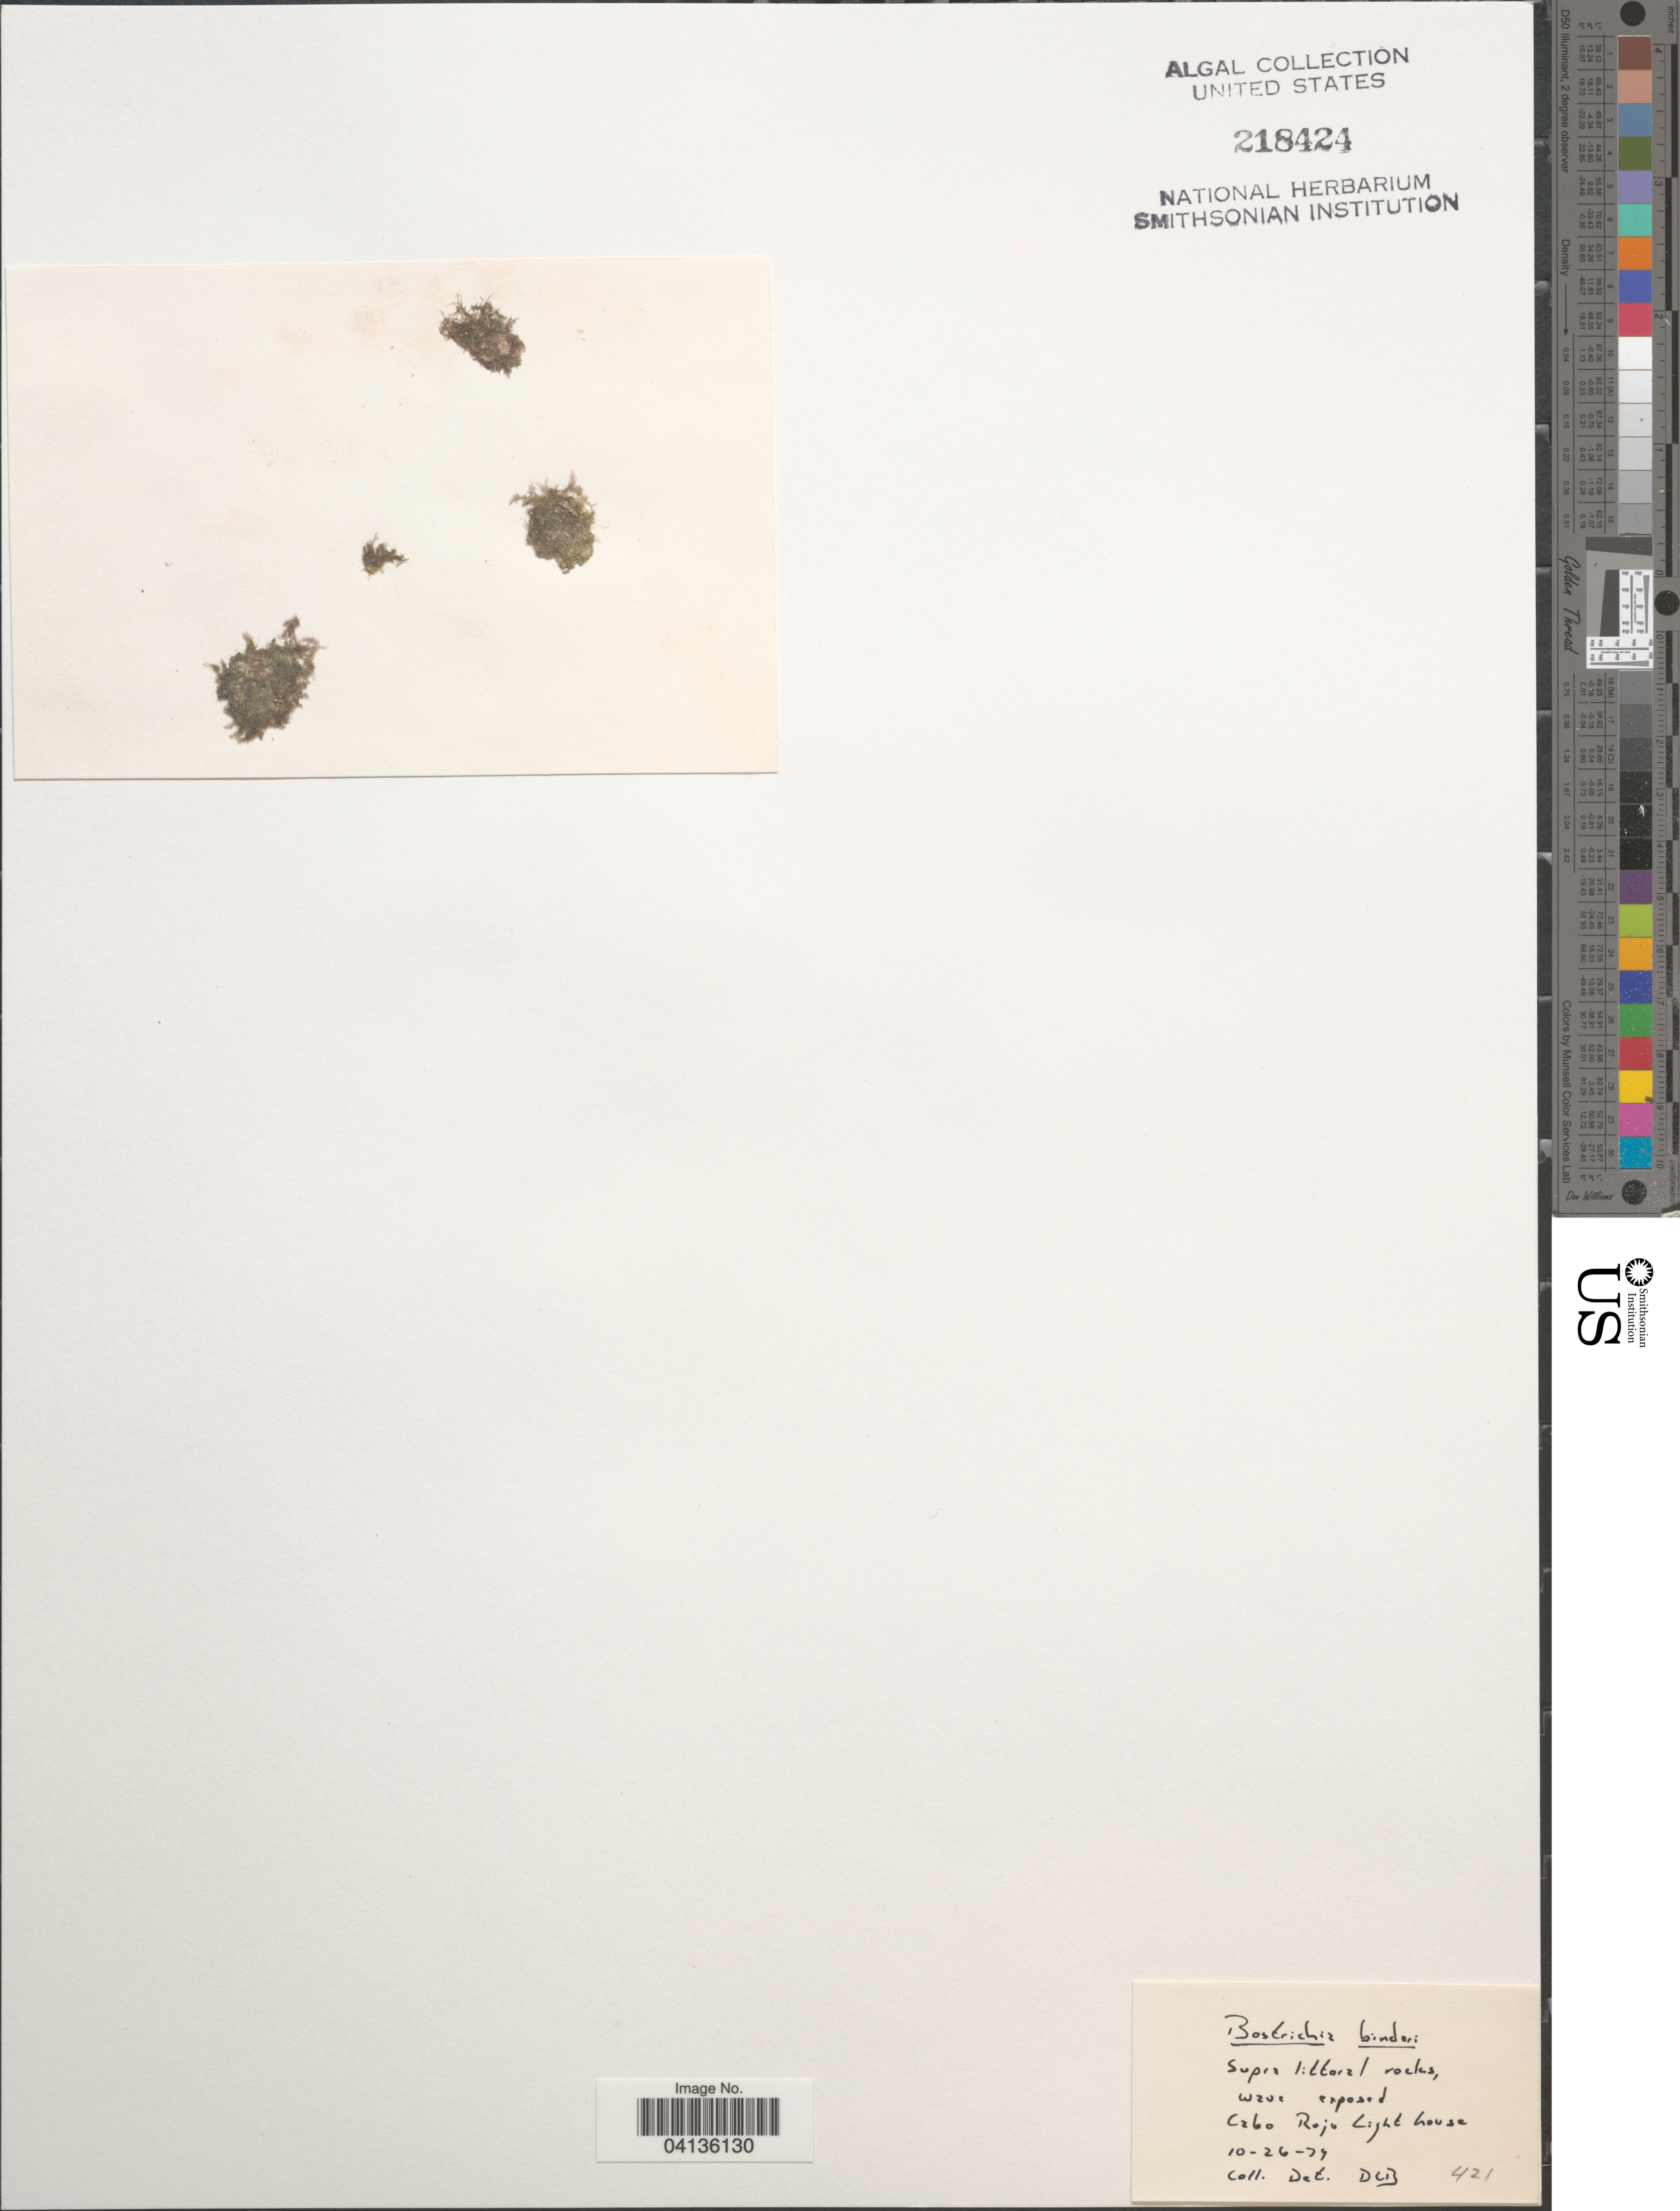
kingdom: Plantae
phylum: Rhodophyta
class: Florideophyceae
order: Ceramiales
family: Rhodomelaceae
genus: Bostrychia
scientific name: Bostrychia binderi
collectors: D. L. B.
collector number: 421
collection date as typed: Transcribed d/m/y: 26/10/79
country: Puerto Rico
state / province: Çabo Rojo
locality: Cabo Rojo Light house.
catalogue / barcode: US 218424